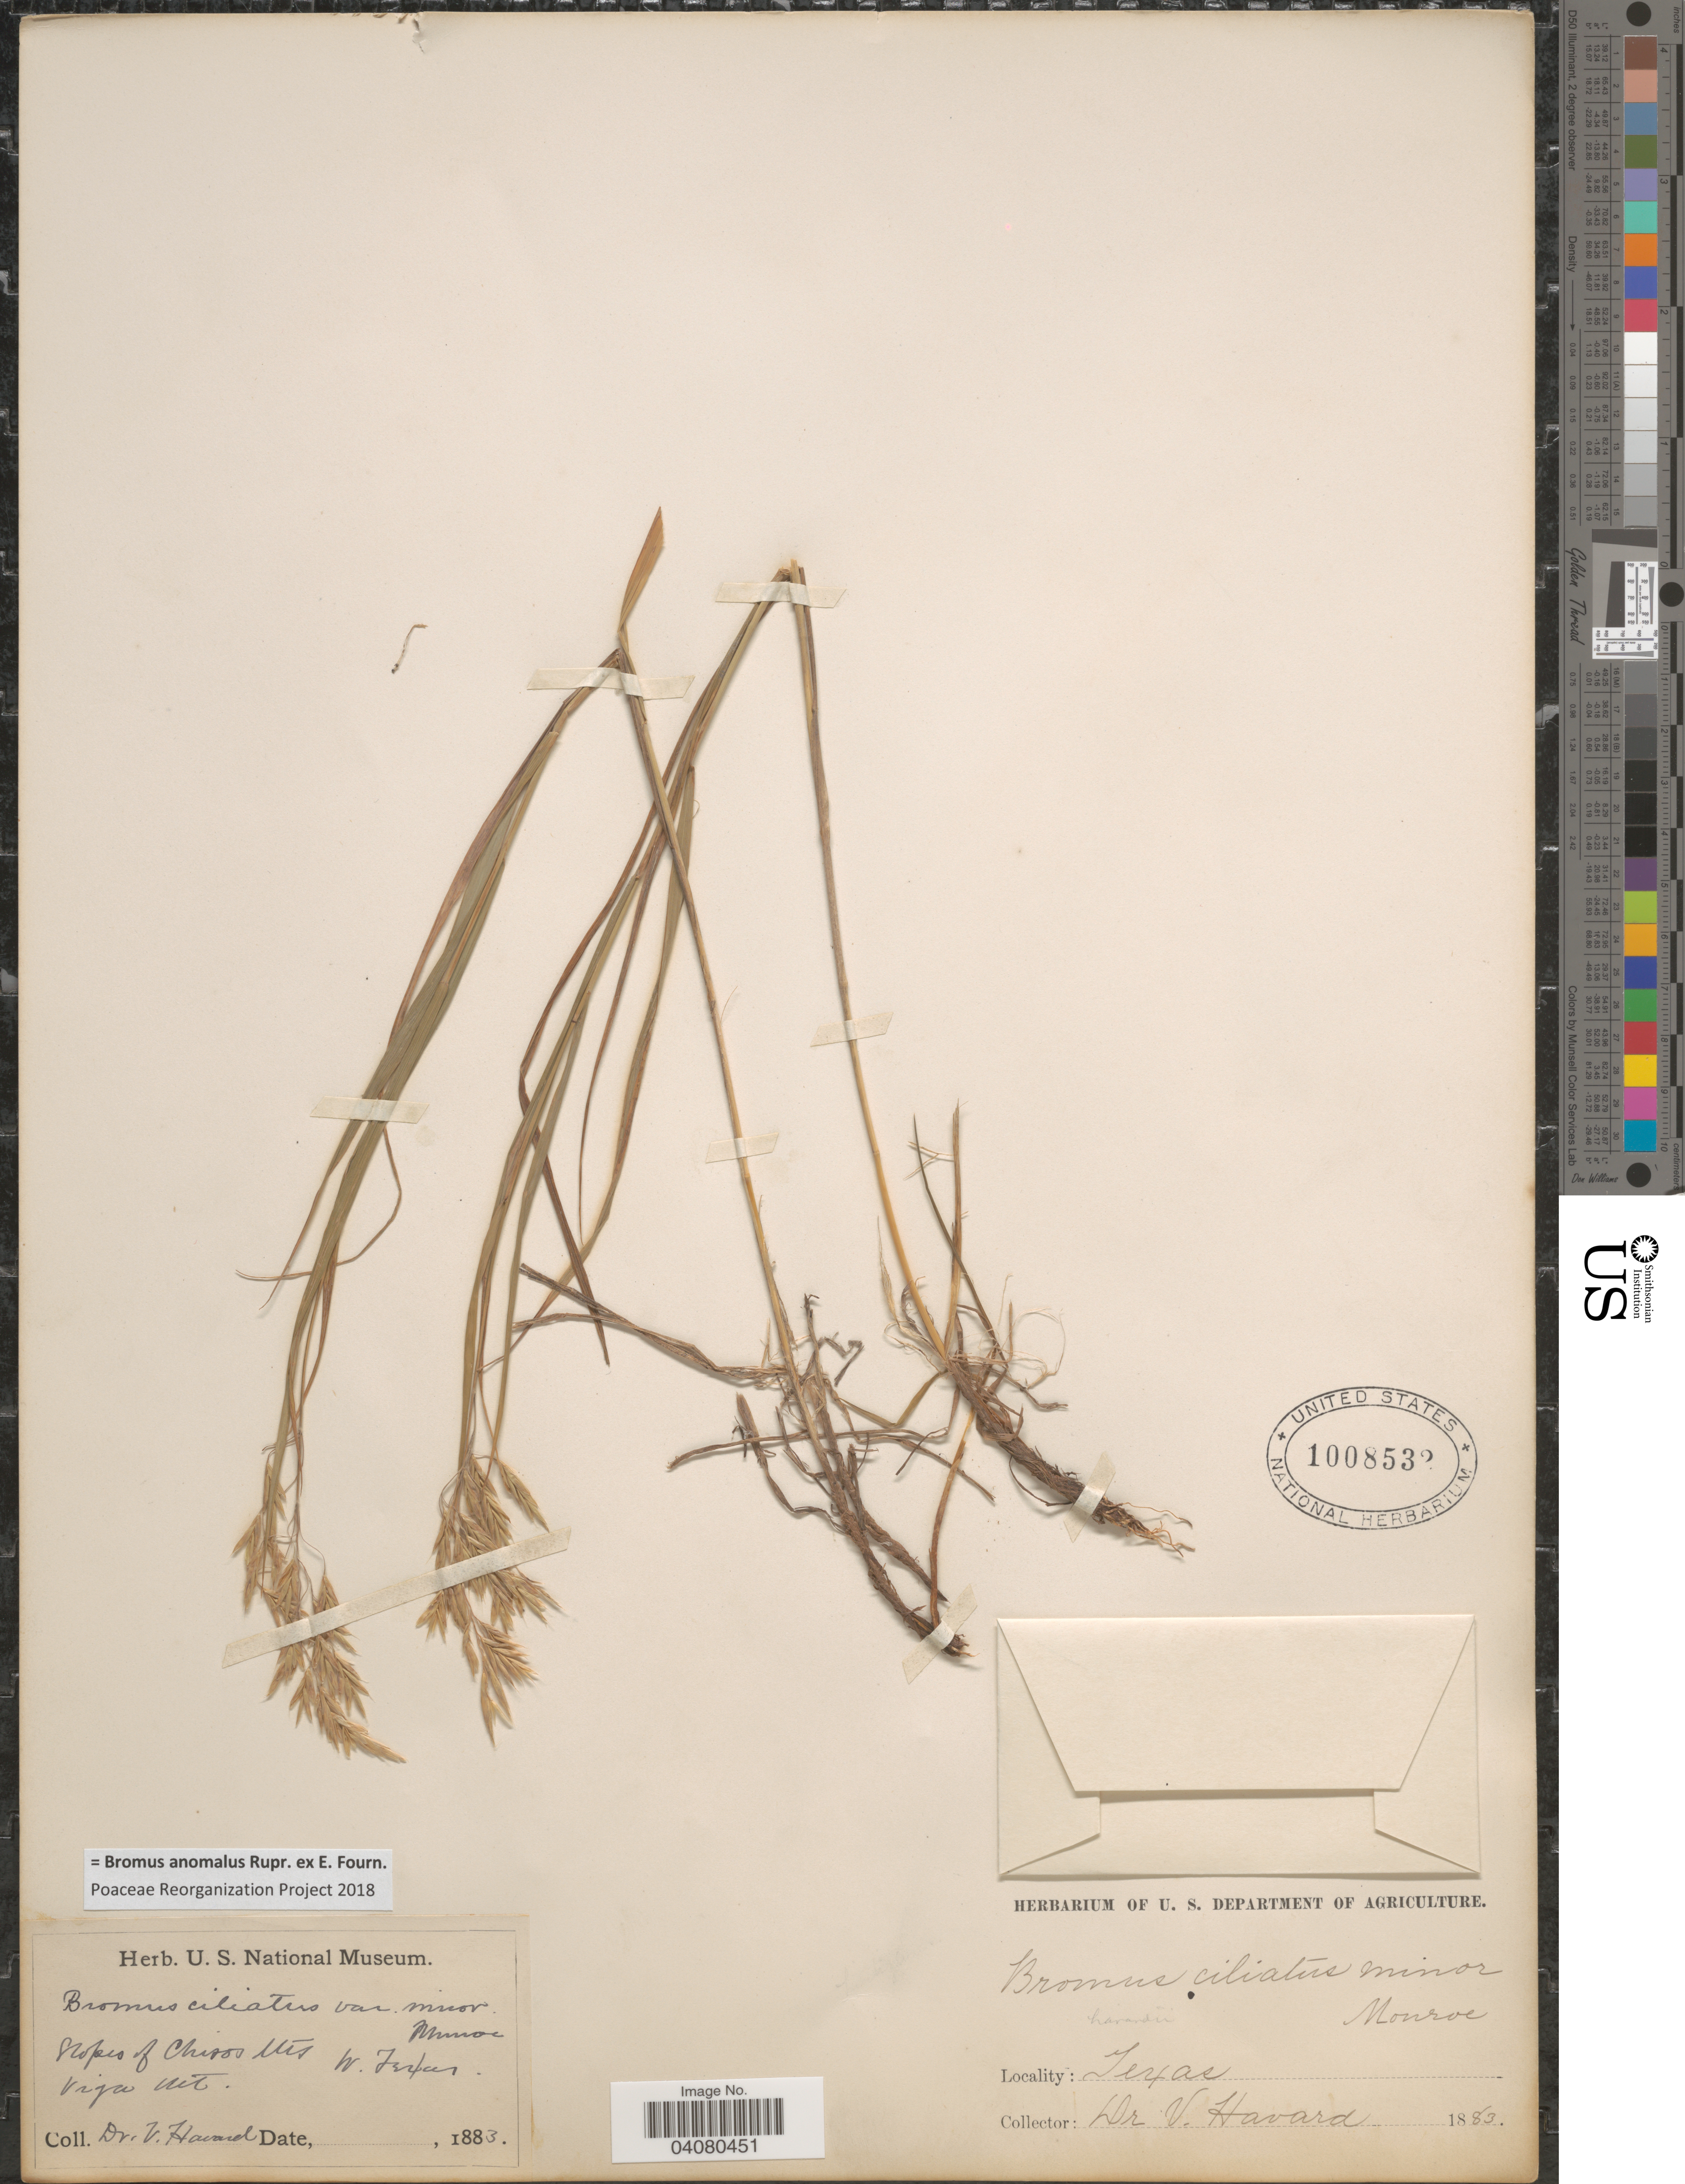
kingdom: Plantae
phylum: Tracheophyta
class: Liliopsida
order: Poales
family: Poaceae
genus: Bromus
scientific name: Bromus anomalus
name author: Rupr. ex E. Fourn.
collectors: V. Havard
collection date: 1883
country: United States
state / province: Texas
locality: Slopes of Chisos Mts. W. Texas. Viga Mt.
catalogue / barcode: US 1008532